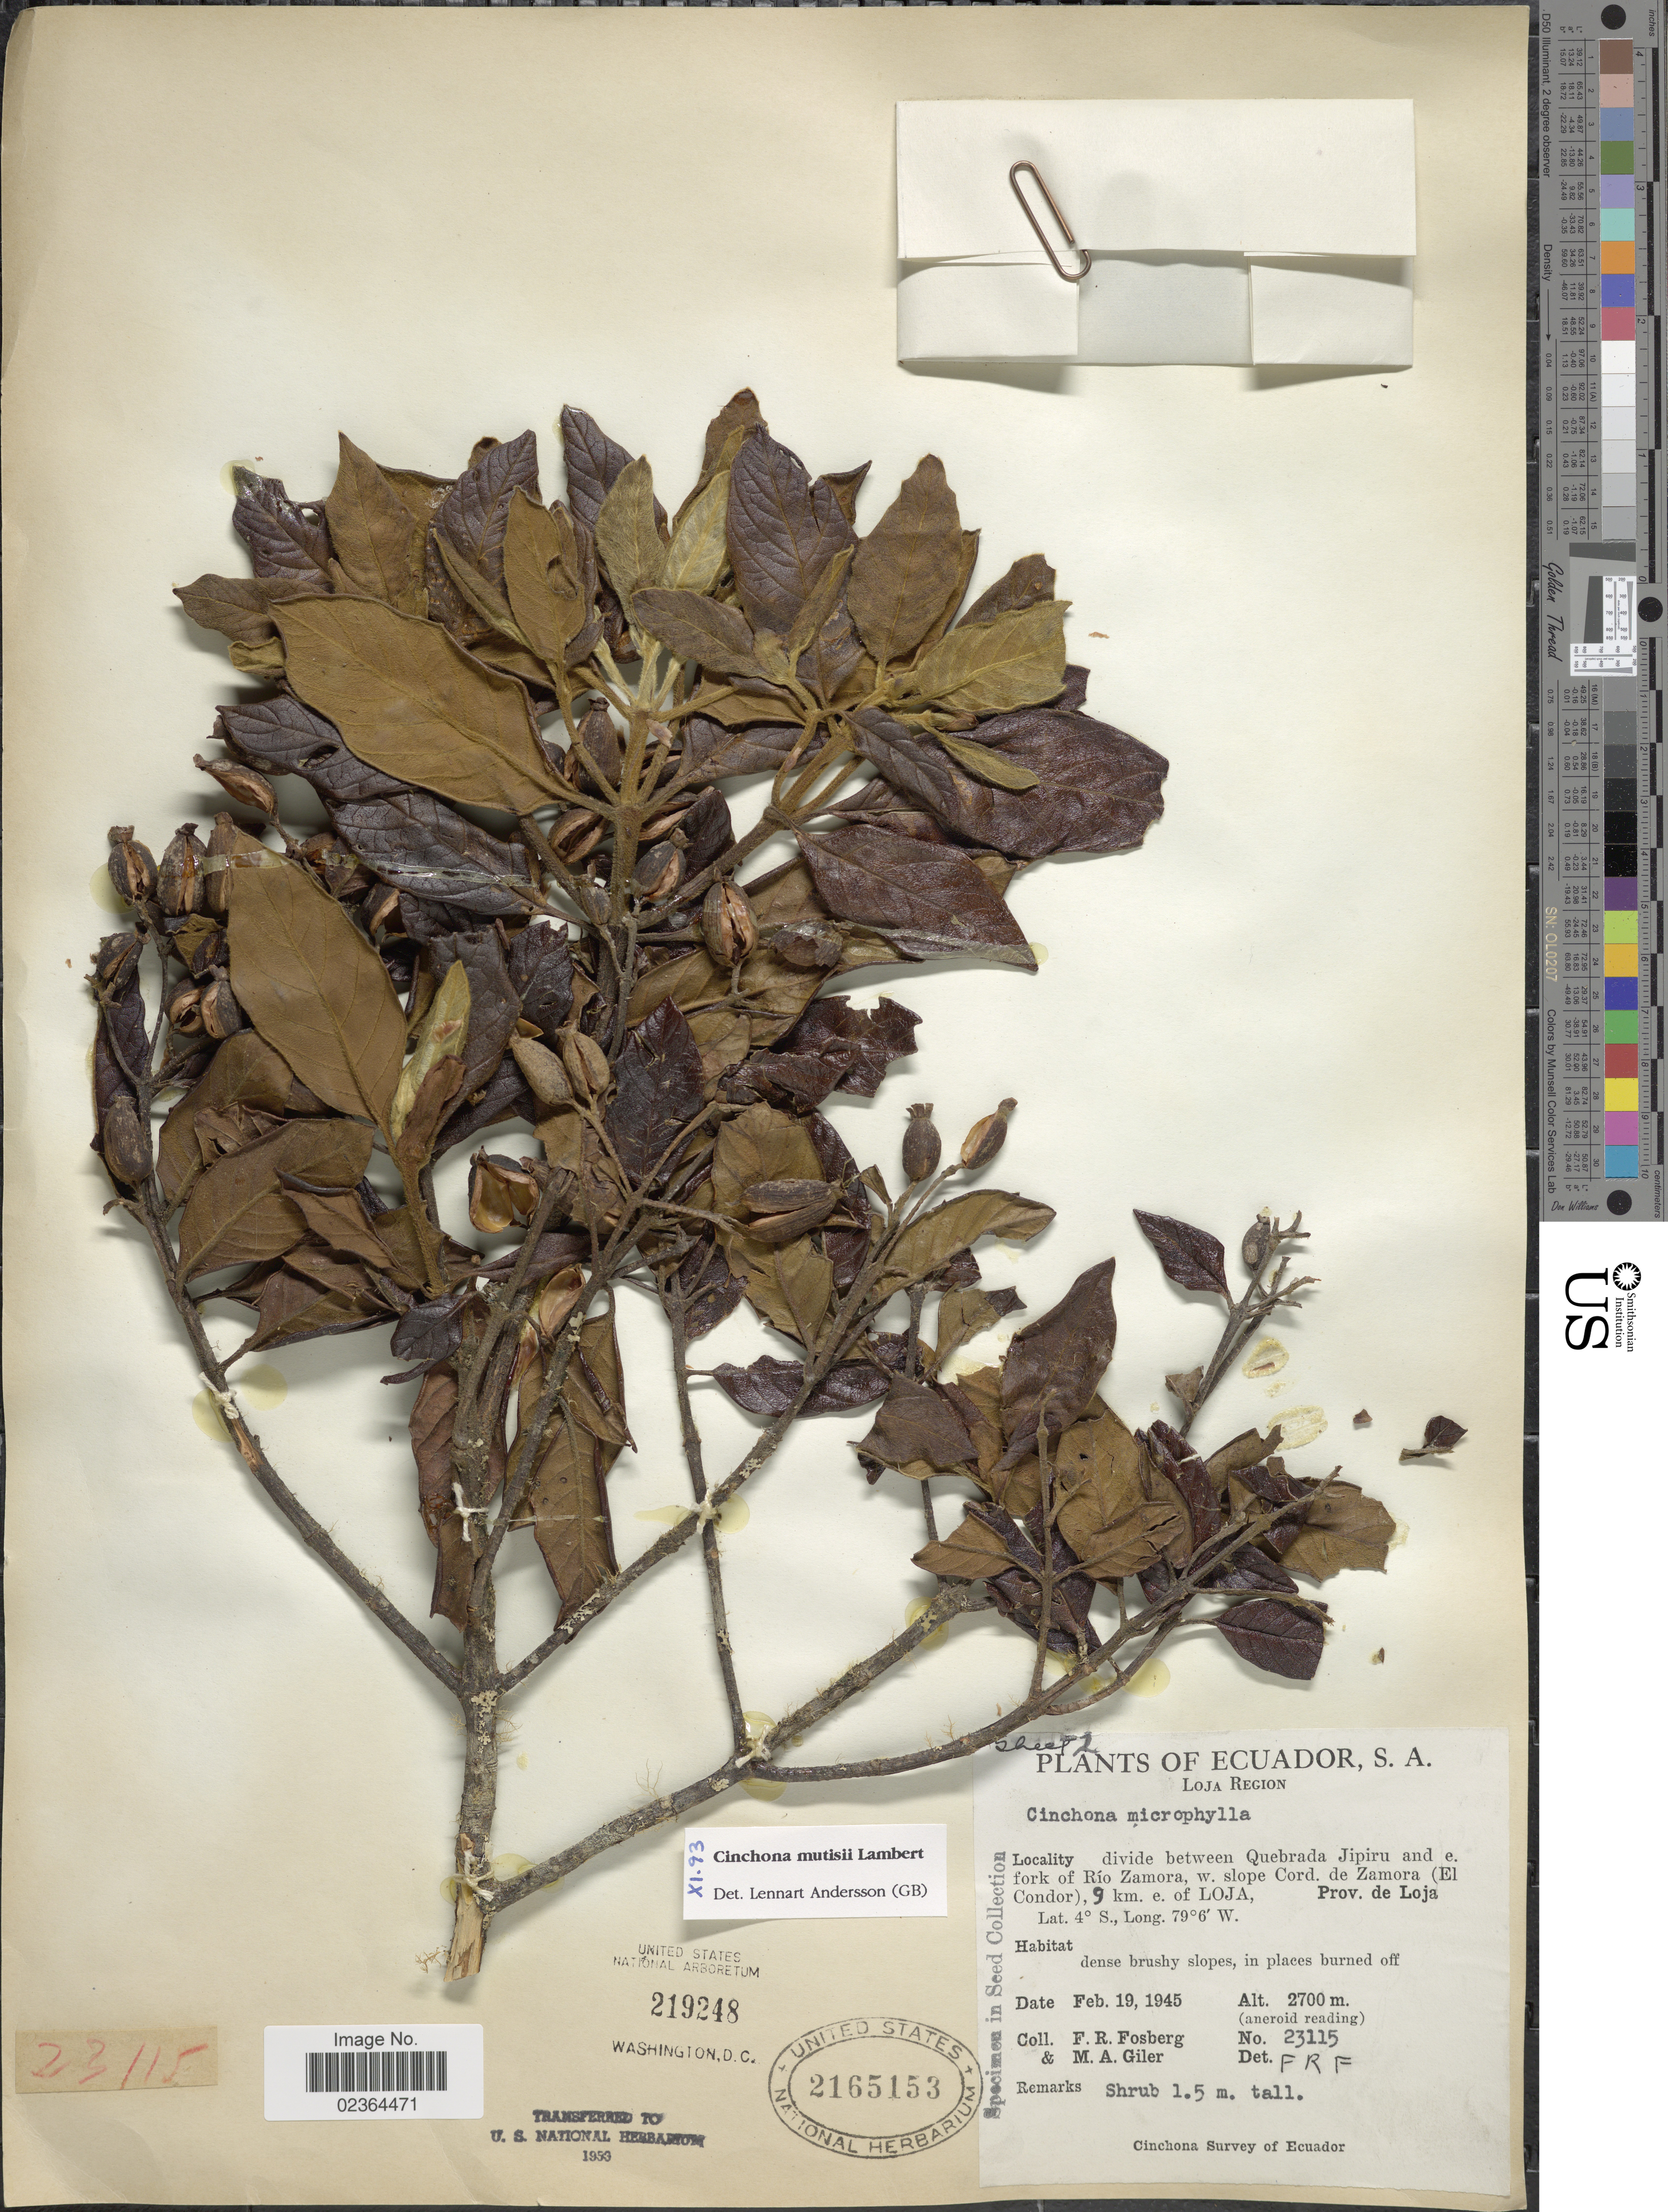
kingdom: Plantae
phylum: Tracheophyta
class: Magnoliopsida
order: Gentianales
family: Rubiaceae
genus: Cinchona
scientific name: Cinchona mutisii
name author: Lamb.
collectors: F. R. Fosberg & M. Giler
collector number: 23115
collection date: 1945-02-19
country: Ecuador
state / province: Loja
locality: Divide between Quebrada Jipiru and e. fork of Rio Zamora, w. slope Cord. de Zamora (El Condor) 9 km. e. of Loja, Prov. de Loja, Loja Region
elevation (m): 2700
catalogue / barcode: US 2165153